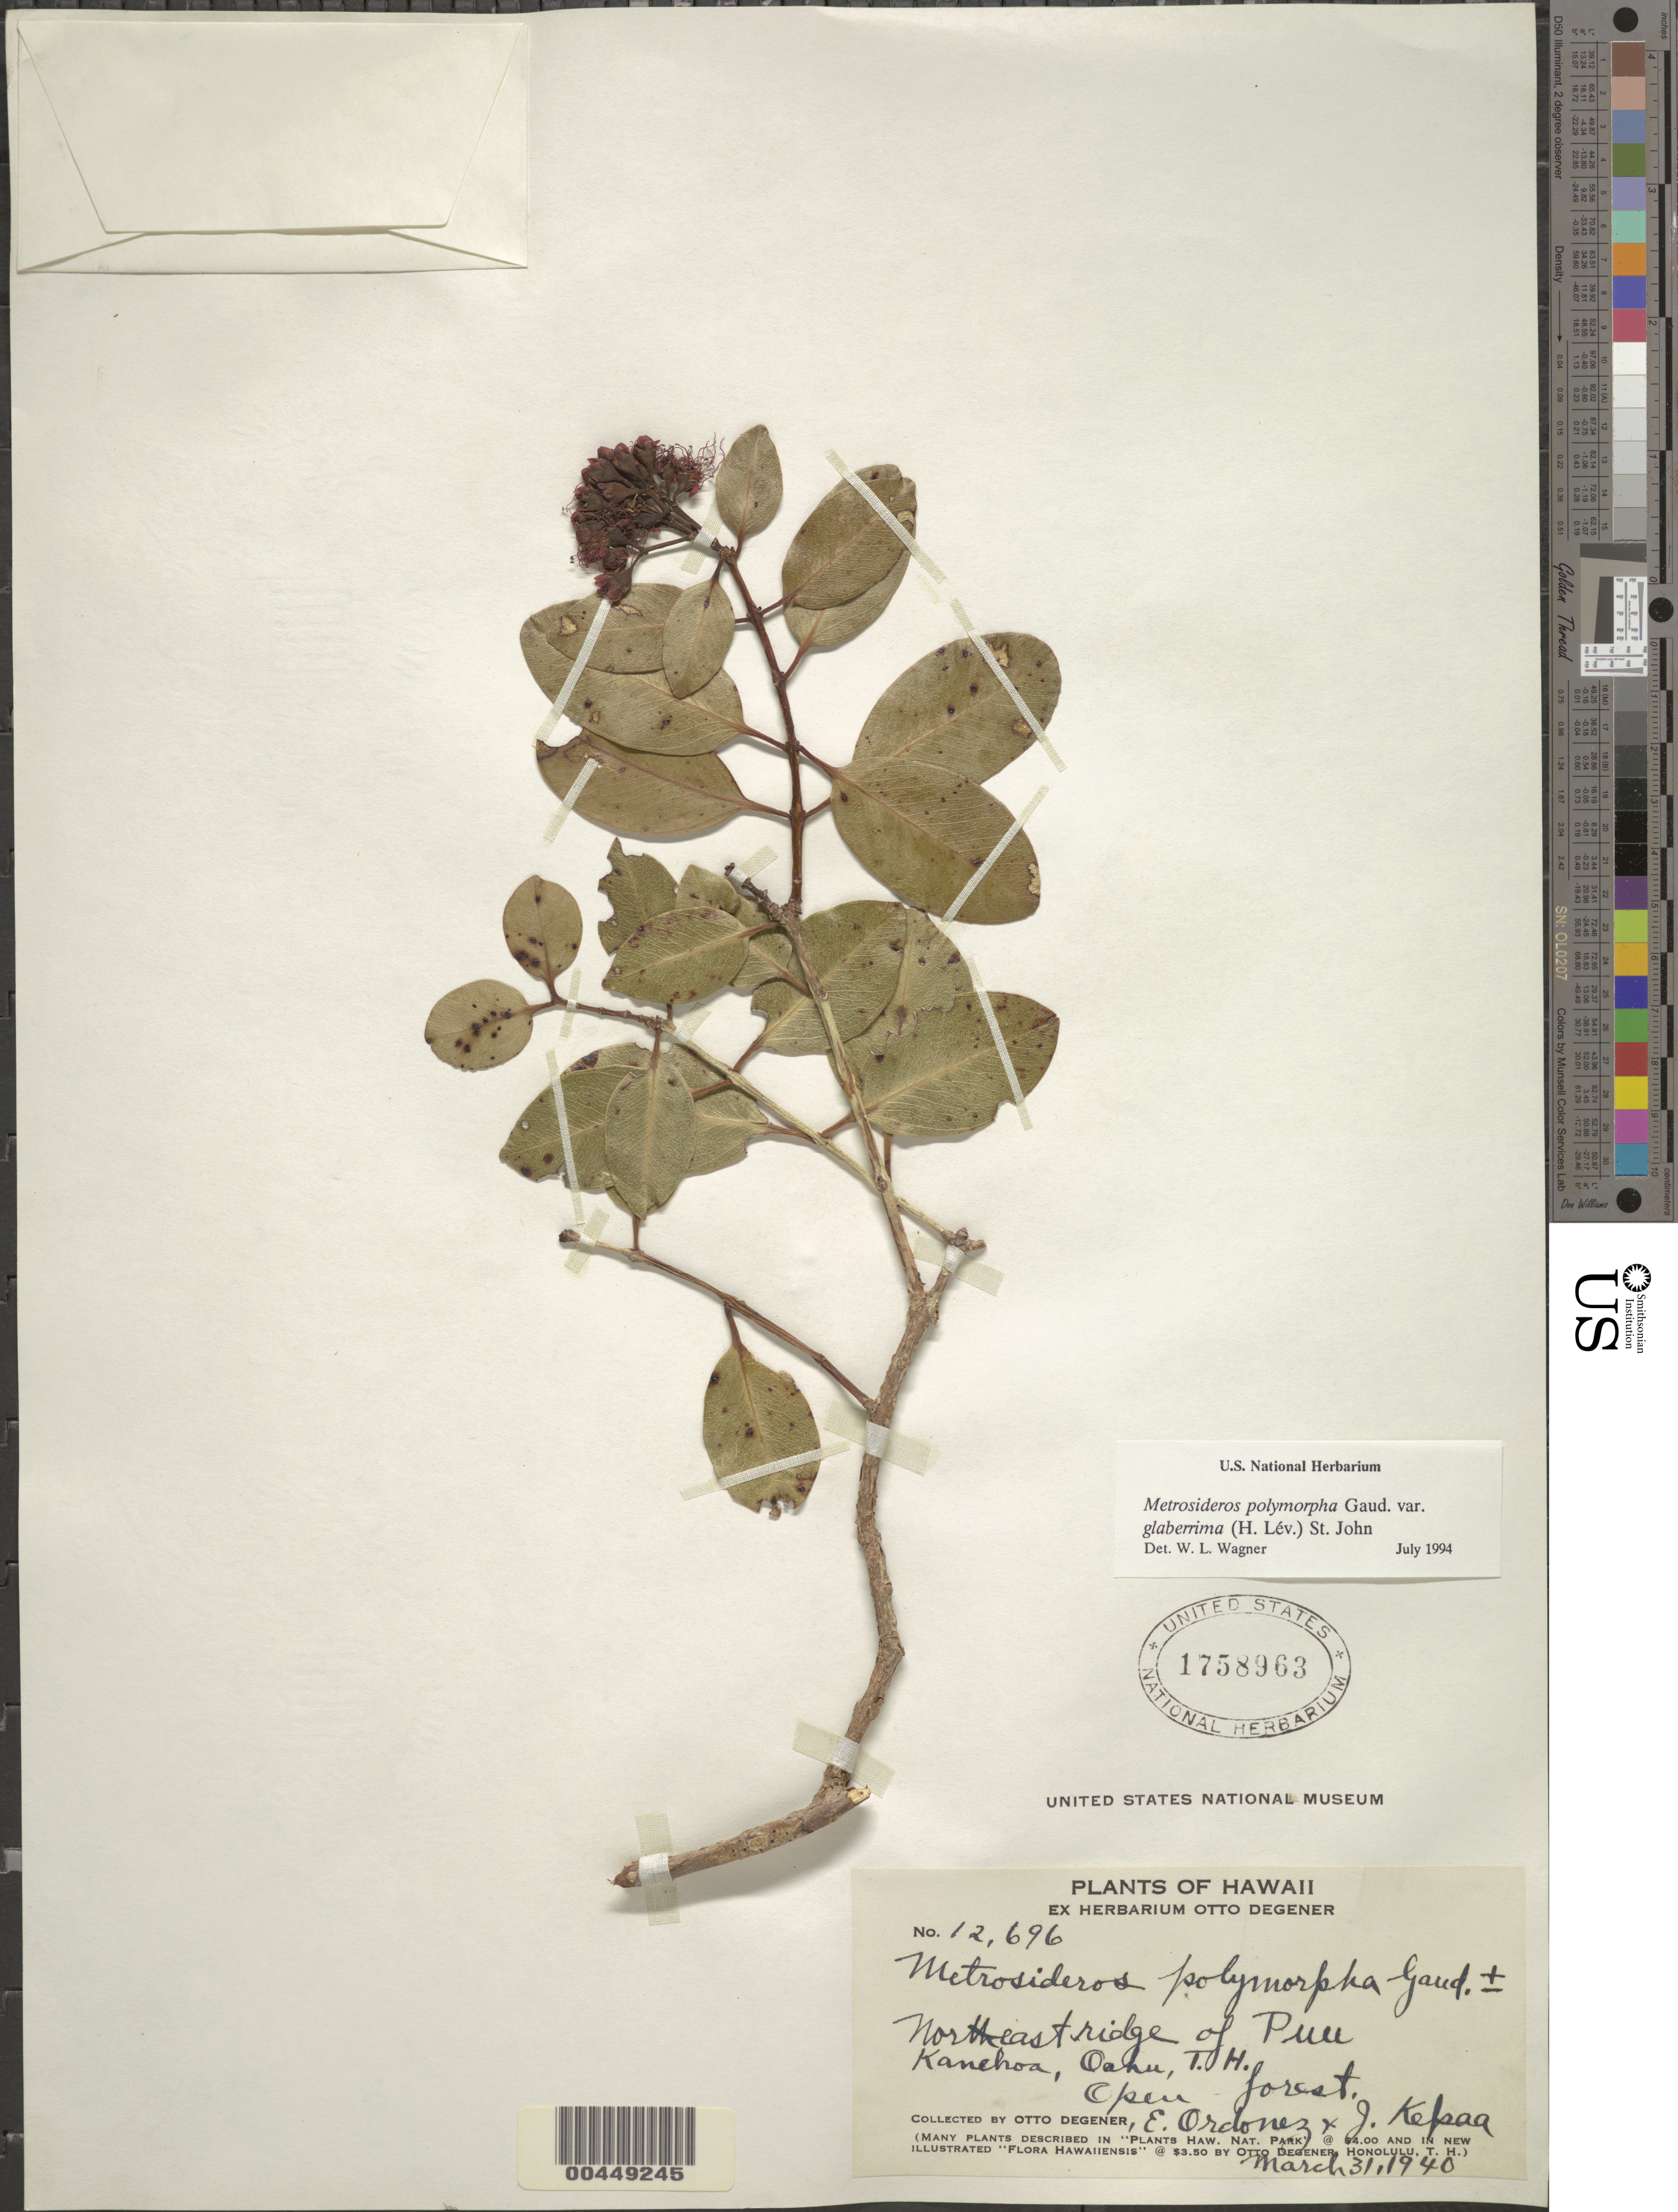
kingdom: Plantae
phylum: Tracheophyta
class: Magnoliopsida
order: Myrtales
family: Myrtaceae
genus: Metrosideros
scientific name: Metrosideros polymorpha var. glaberrima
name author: (H. Lév.) H. St. John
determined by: Wagner, W. L., (BOT), Smithsonian Institution - National Museum of Natural History (UNITED STATES)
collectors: O. Degener, E. Ordonez & J. Kepaa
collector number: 12696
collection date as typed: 31 Mar 1940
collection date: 1940-03-31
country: United States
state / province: Hawaii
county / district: Honolulu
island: Oahu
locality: NE ridge of Puu Kanehoa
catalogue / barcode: US 1758963